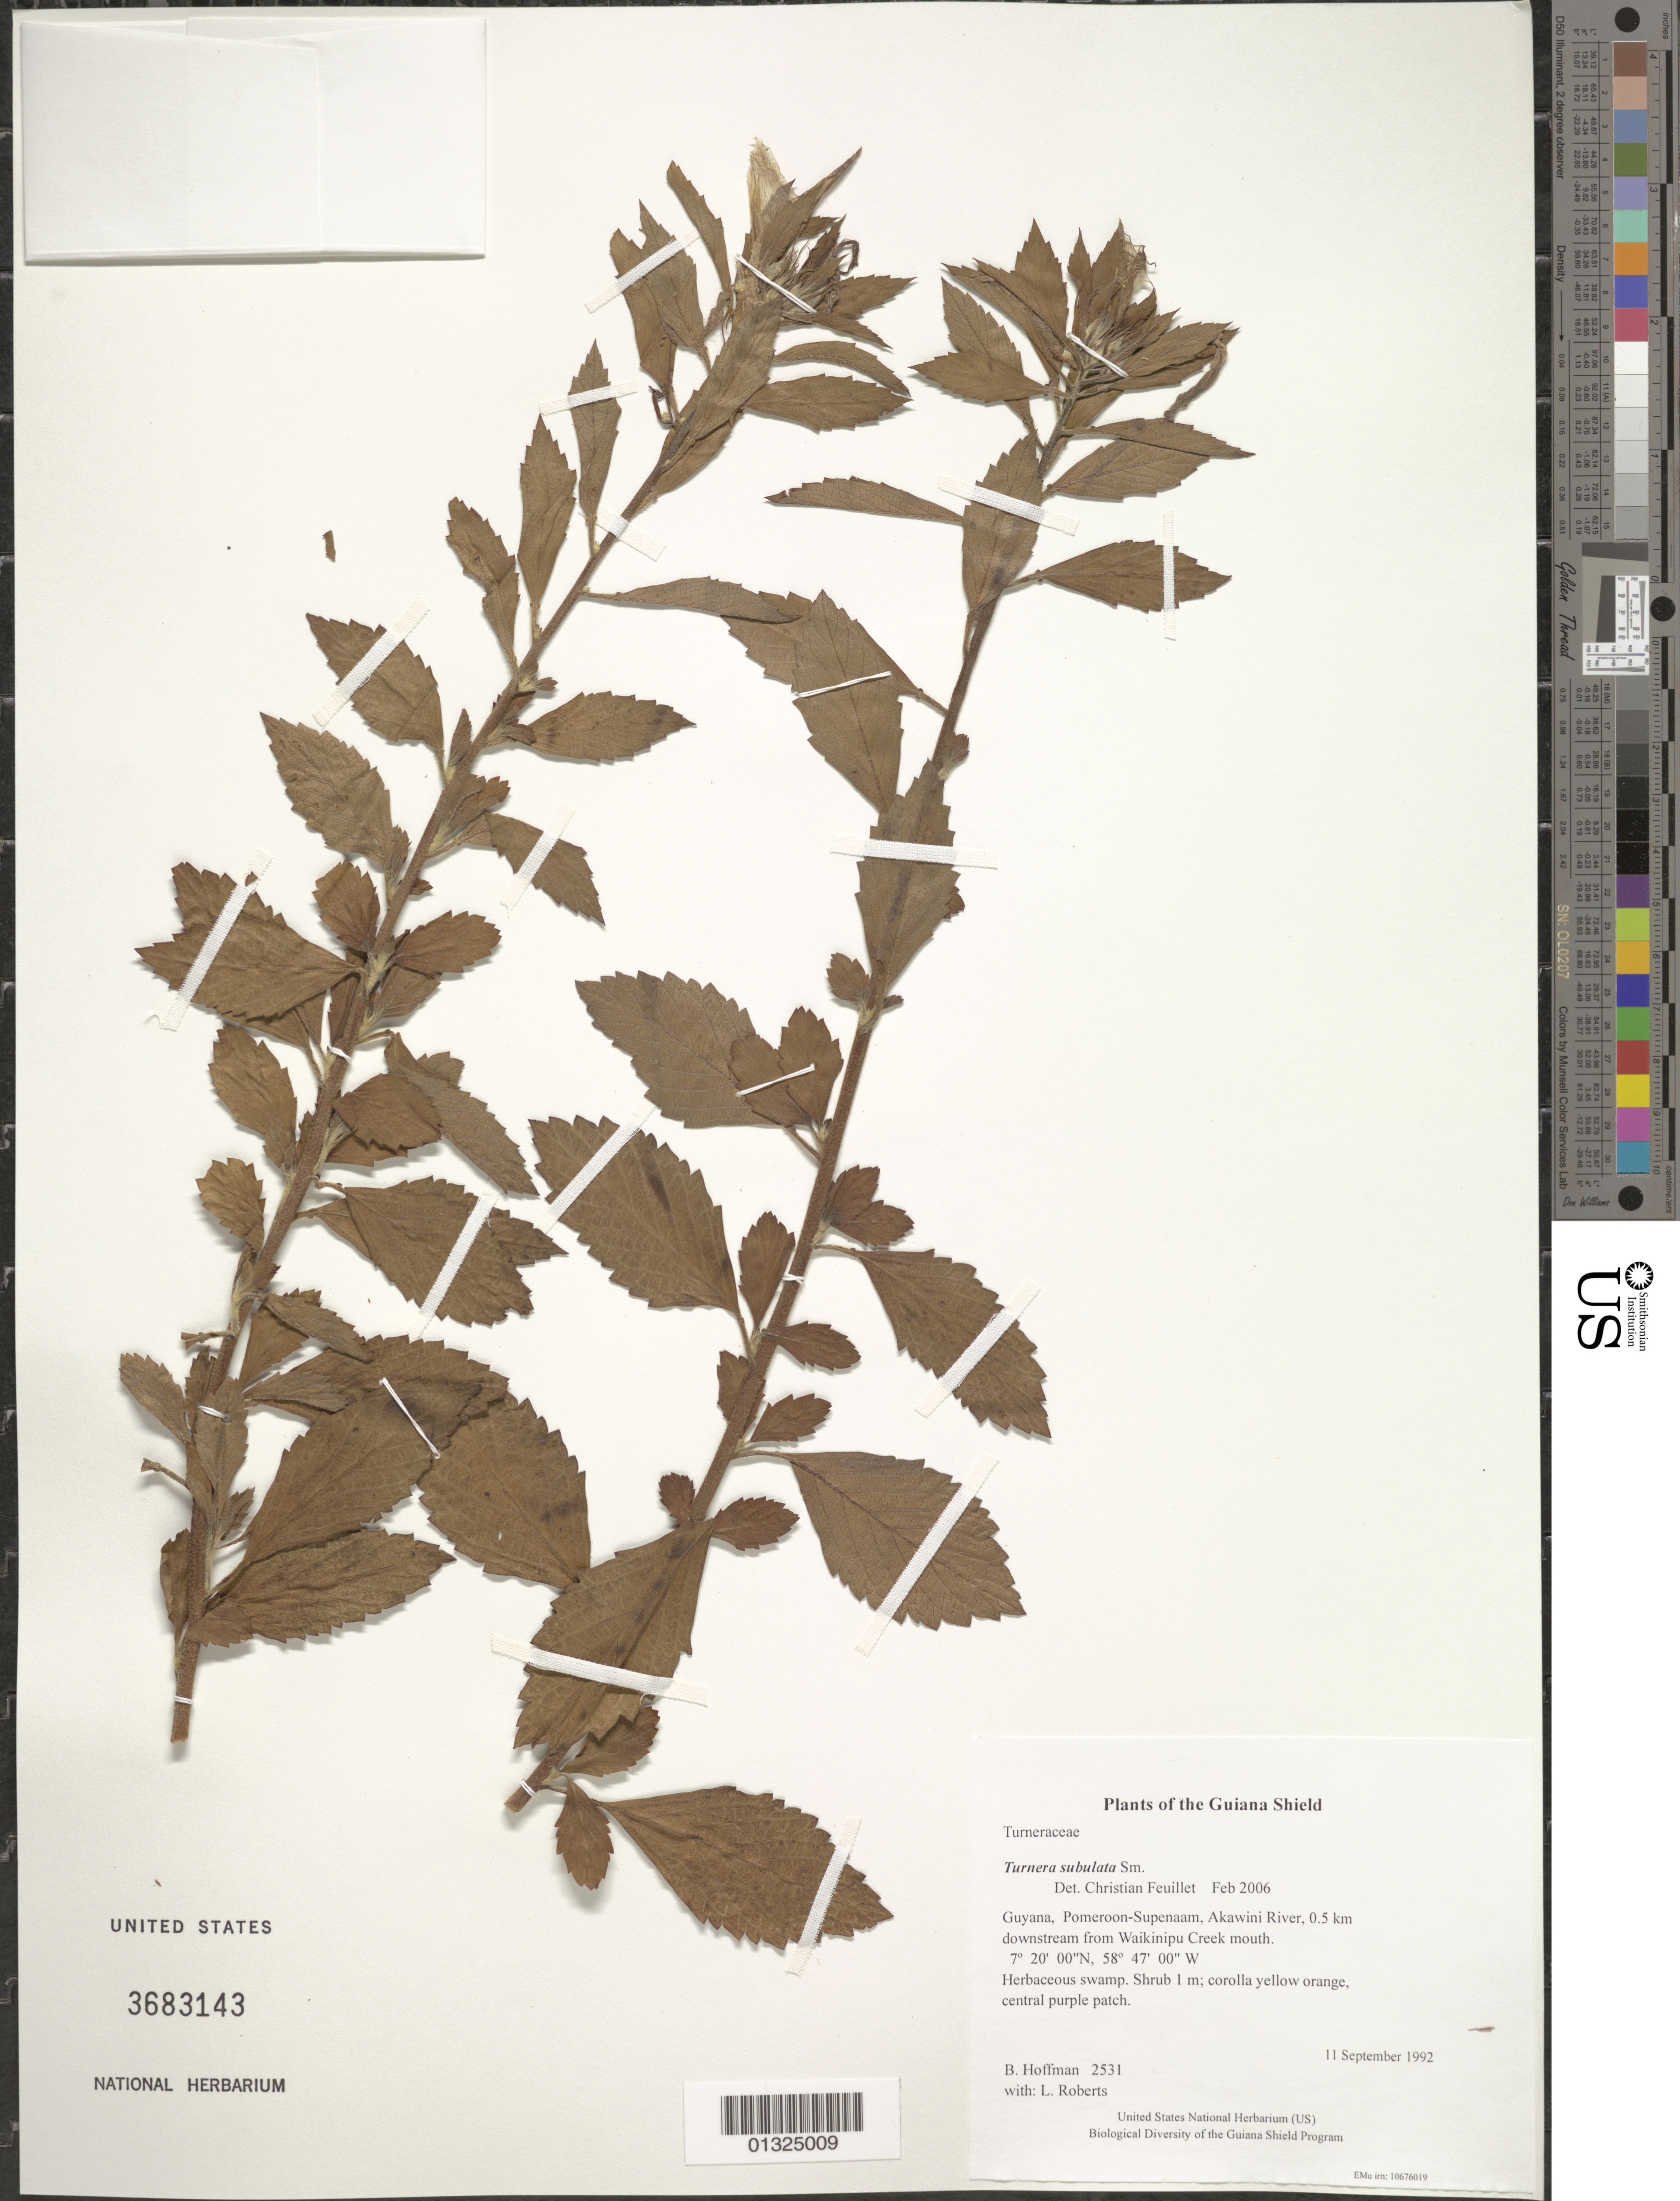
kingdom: Plantae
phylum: Tracheophyta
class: Magnoliopsida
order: Malpighiales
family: Turneraceae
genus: Turnera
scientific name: Turnera subulata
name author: Sm.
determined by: Feuillet, C.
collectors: B. Hoffman & L. Roberts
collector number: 2531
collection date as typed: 11 September 1992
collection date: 1992-09-11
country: Guyana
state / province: Pomeroon-Supenaam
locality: Akawini River, 0.5 km downstream from Waikinipu Creek mouth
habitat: Herbaceous swamp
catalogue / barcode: US 3683143